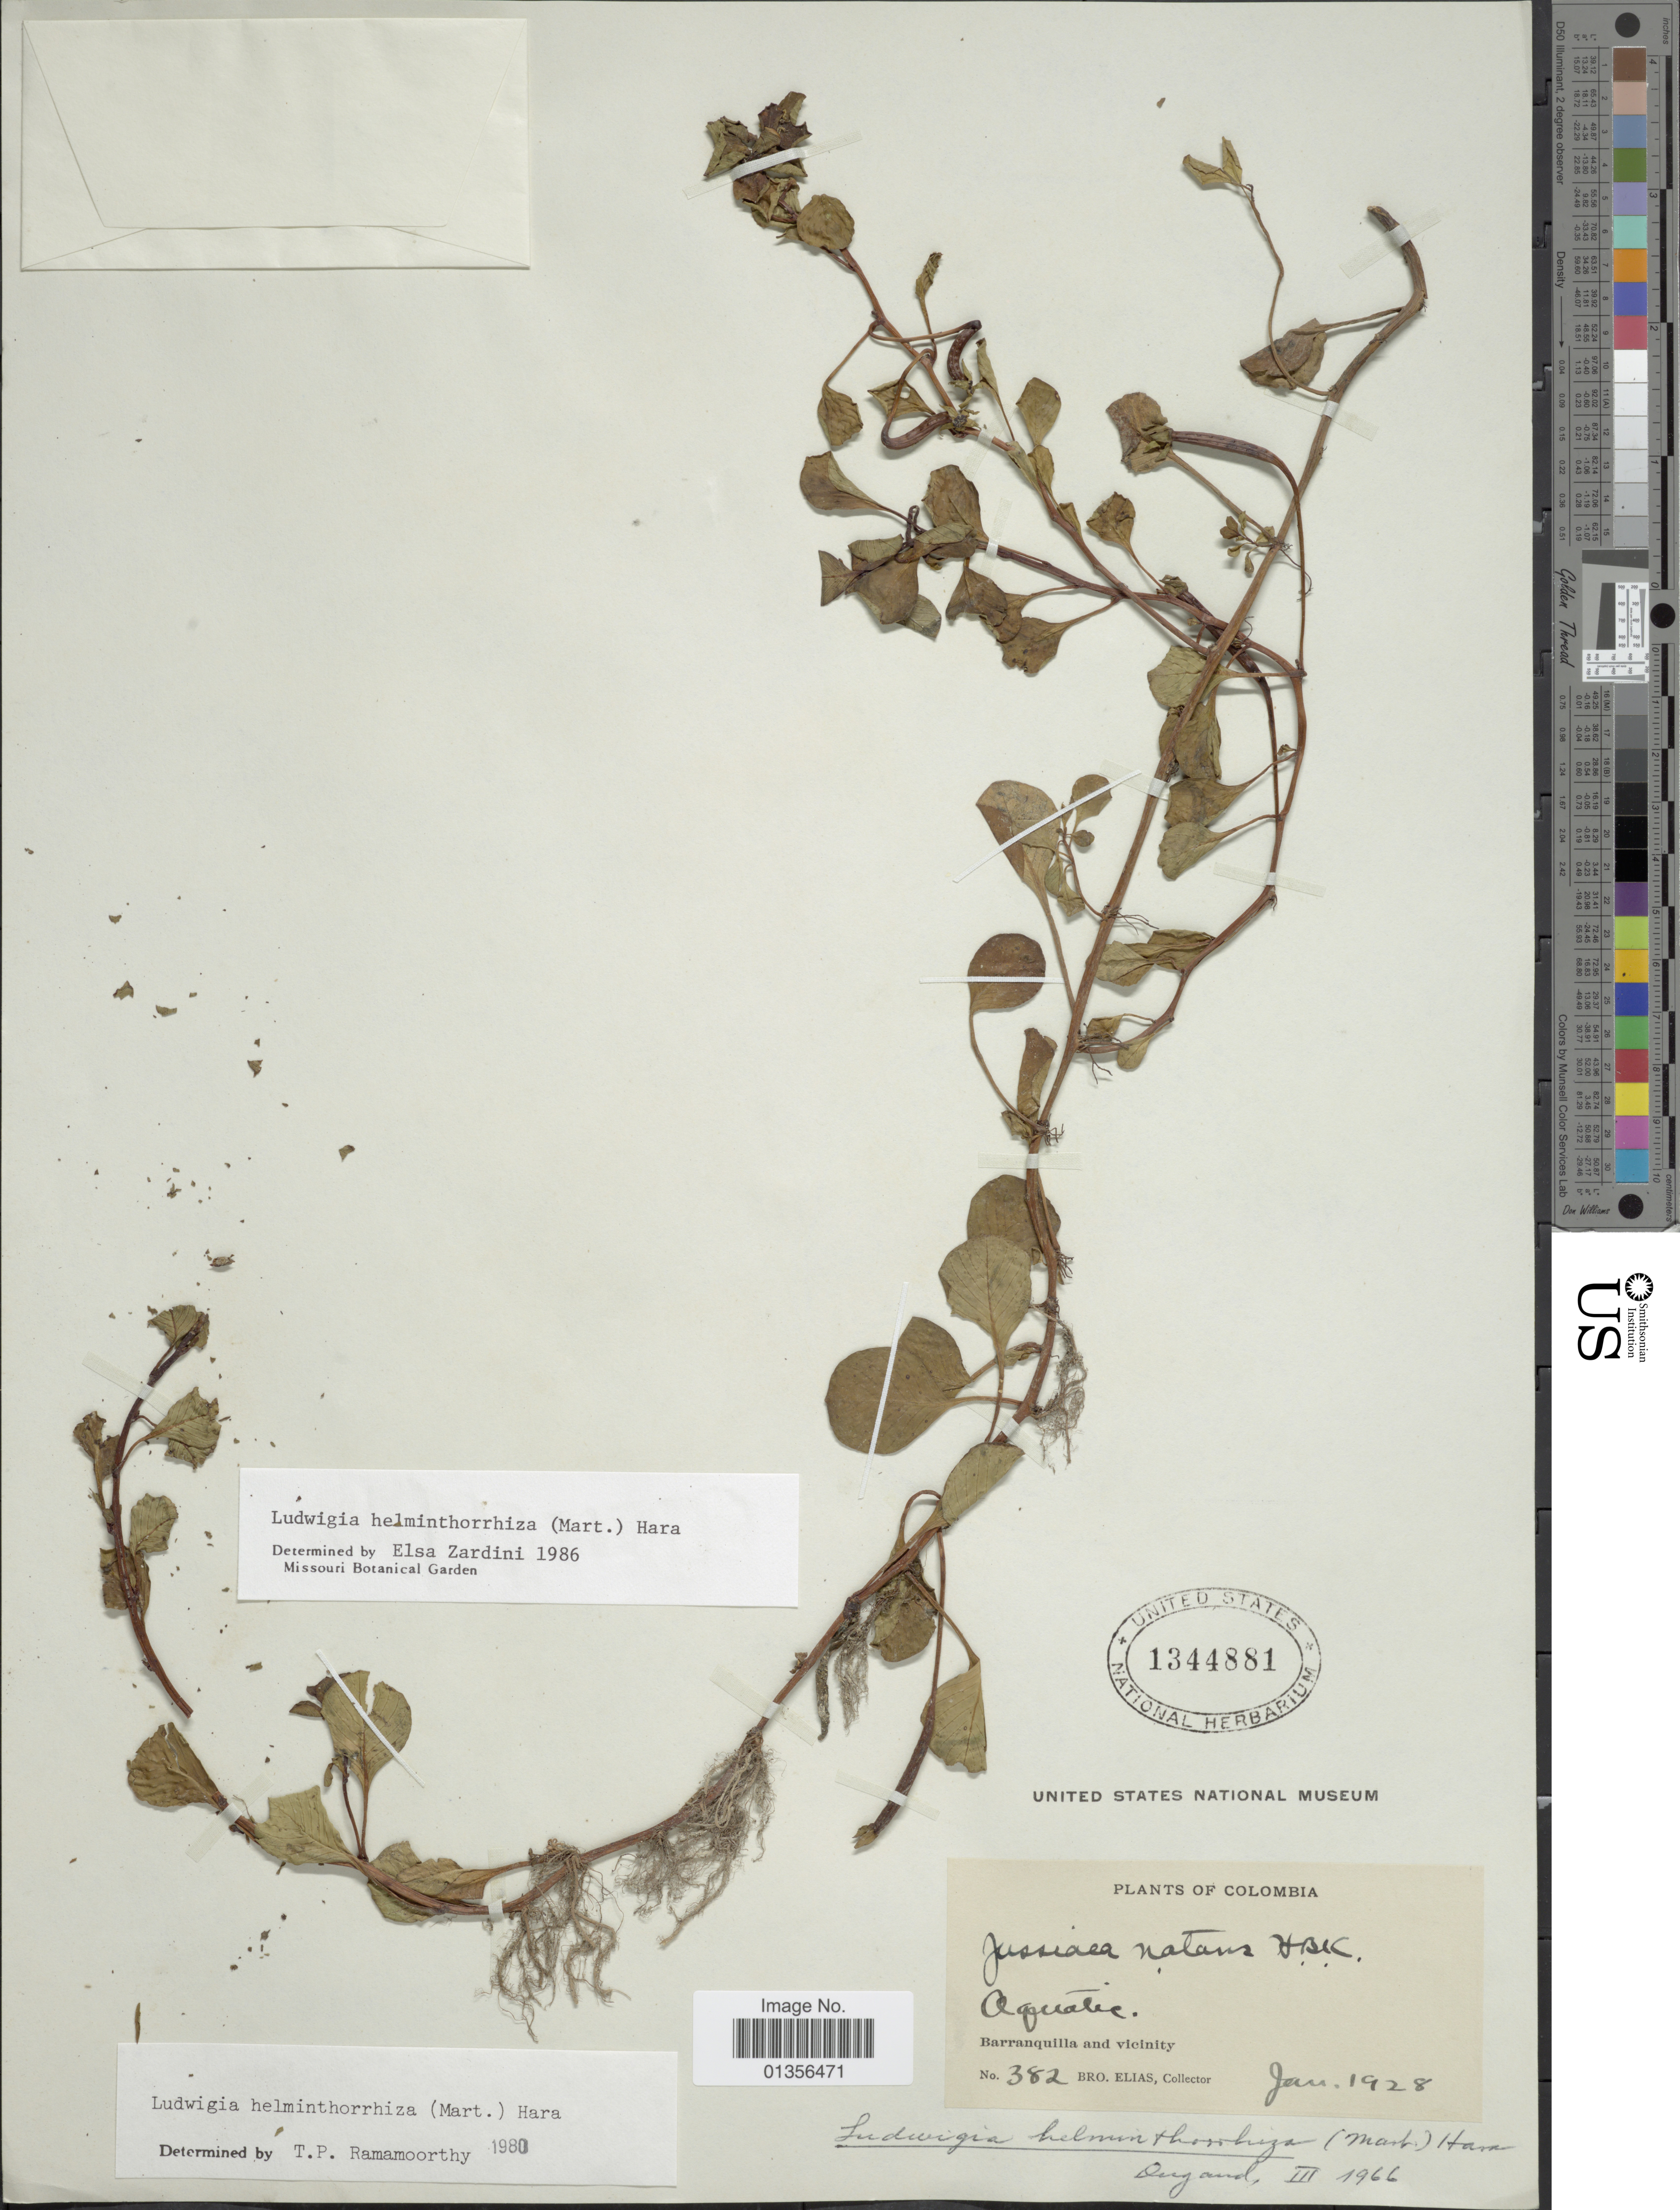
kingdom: Plantae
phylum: Tracheophyta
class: Magnoliopsida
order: Myrtales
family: Onagraceae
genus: Ludwigia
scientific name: Ludwigia helminthorrhiza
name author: (Mart.) H. Hara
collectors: Bro. Elias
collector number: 382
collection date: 1928-01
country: Colombia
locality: Aquatic, Barranquilla and vicinity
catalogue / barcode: US 1344881